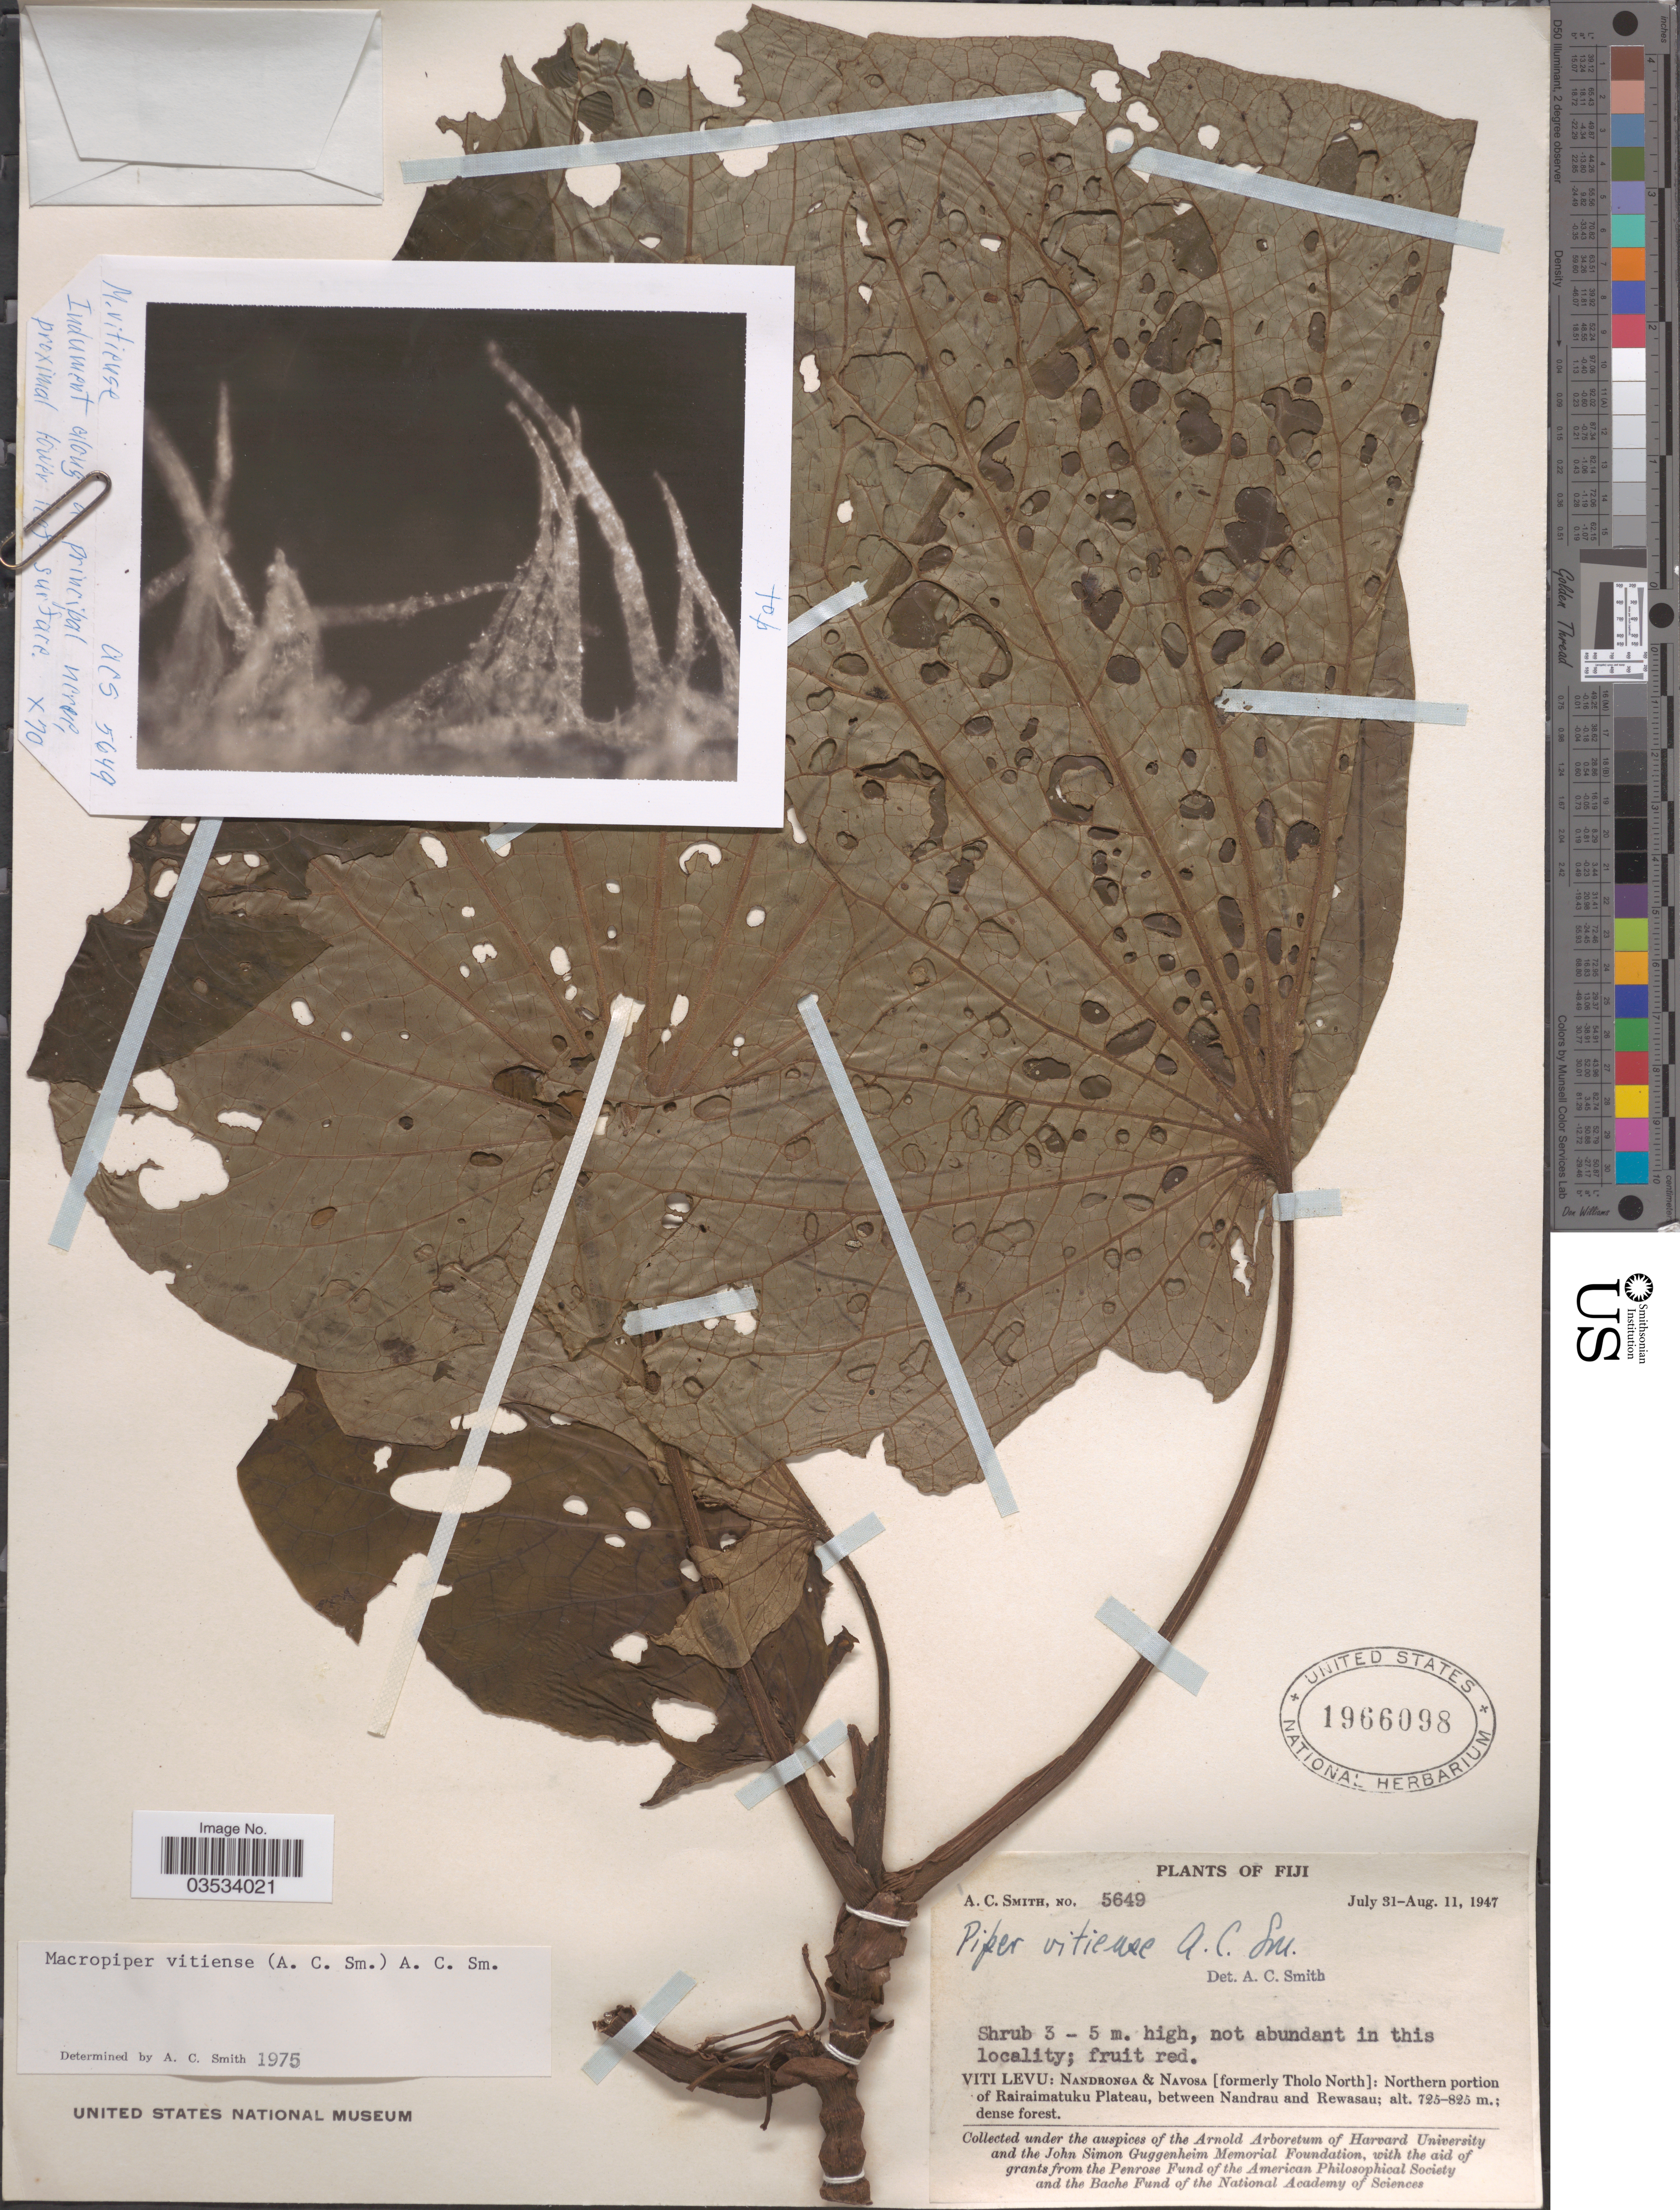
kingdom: Plantae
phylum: Tracheophyta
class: Magnoliopsida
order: Piperales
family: Piperaceae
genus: Piper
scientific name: Piper vitiense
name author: A.C. Sm.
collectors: A. C. Smith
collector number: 5649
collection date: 1947-07-31/1947-08-11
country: Fiji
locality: Viti Levu: Nandronga & Navosa [formerly Tholo North]: Northern portion of Rairaimatuku Plateau, between Nandrau and Rewasau.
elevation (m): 725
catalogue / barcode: US 1966098